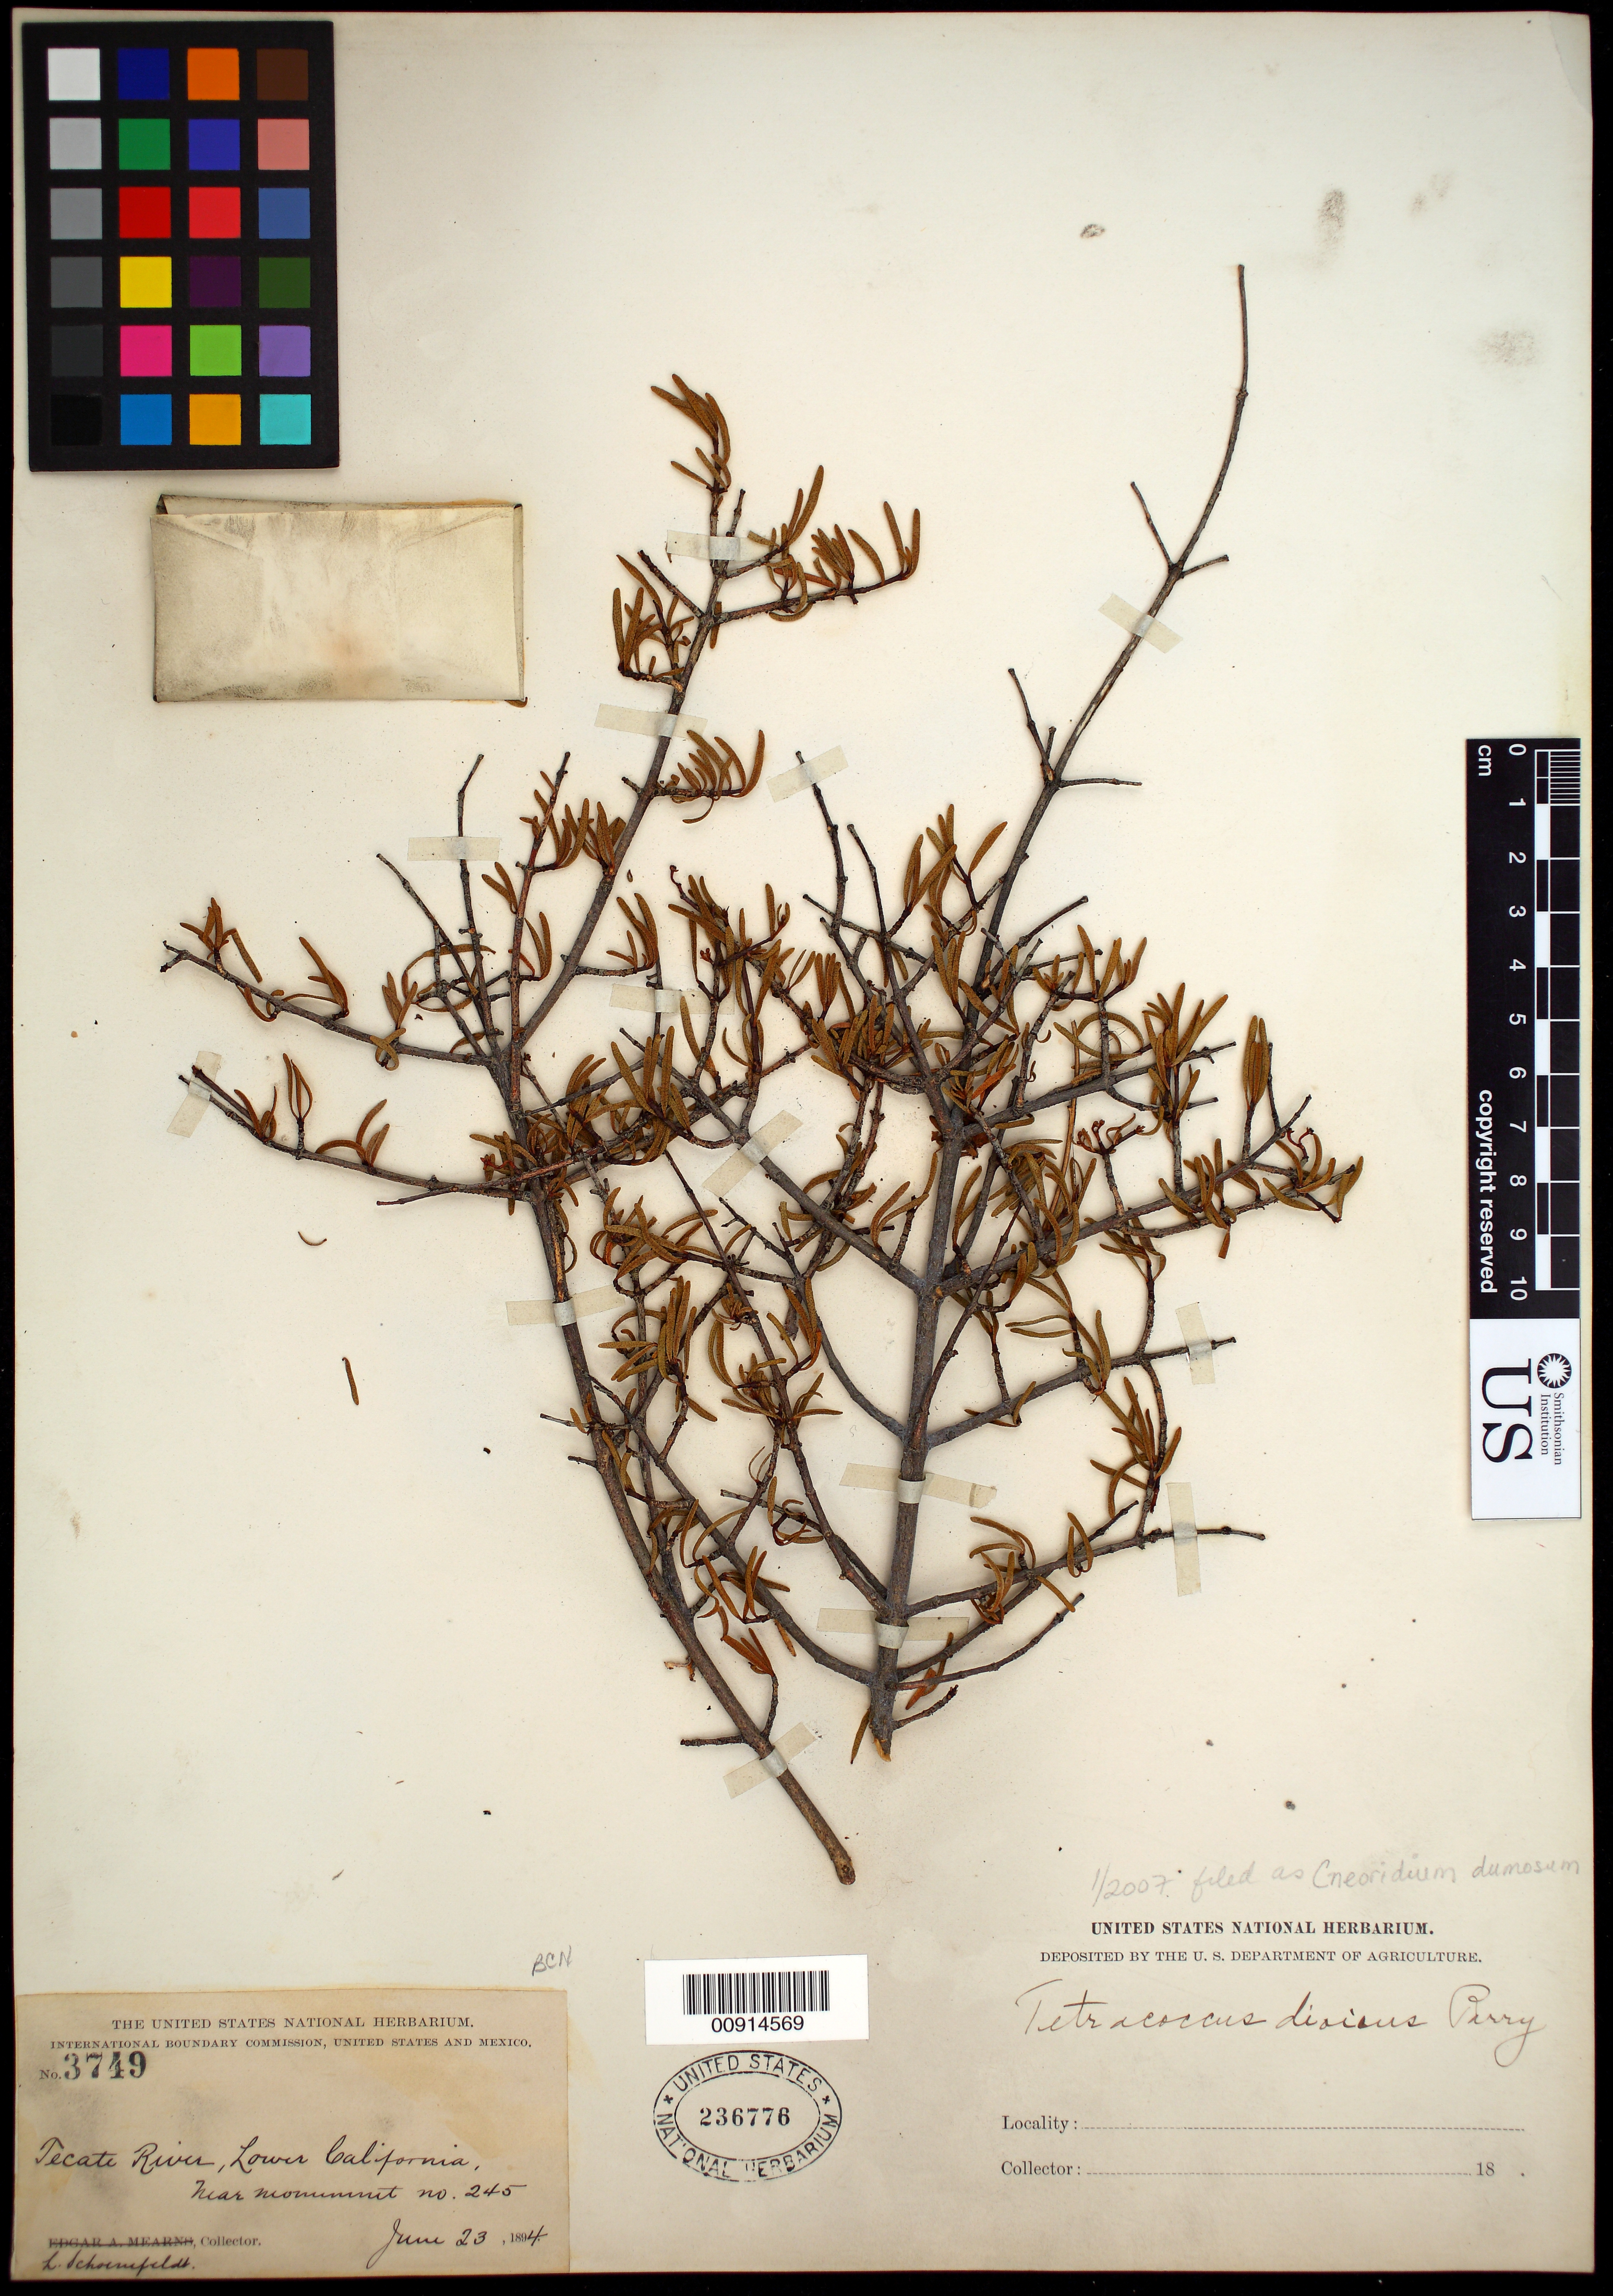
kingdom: Plantae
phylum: Tracheophyta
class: Magnoliopsida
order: Sapindales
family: Rutaceae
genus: Cneoridium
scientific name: Cneoridium dumosum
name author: (Nutt. ex Torr. & A. Gray) Hook. f. ex Baill.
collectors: L. Schoenfeldt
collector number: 3749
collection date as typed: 23 Jun 1894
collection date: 1894-06-23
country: Mexico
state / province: Baja California Norte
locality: Tecate River, Lower California, near Monument No. 245.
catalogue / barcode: US 236776